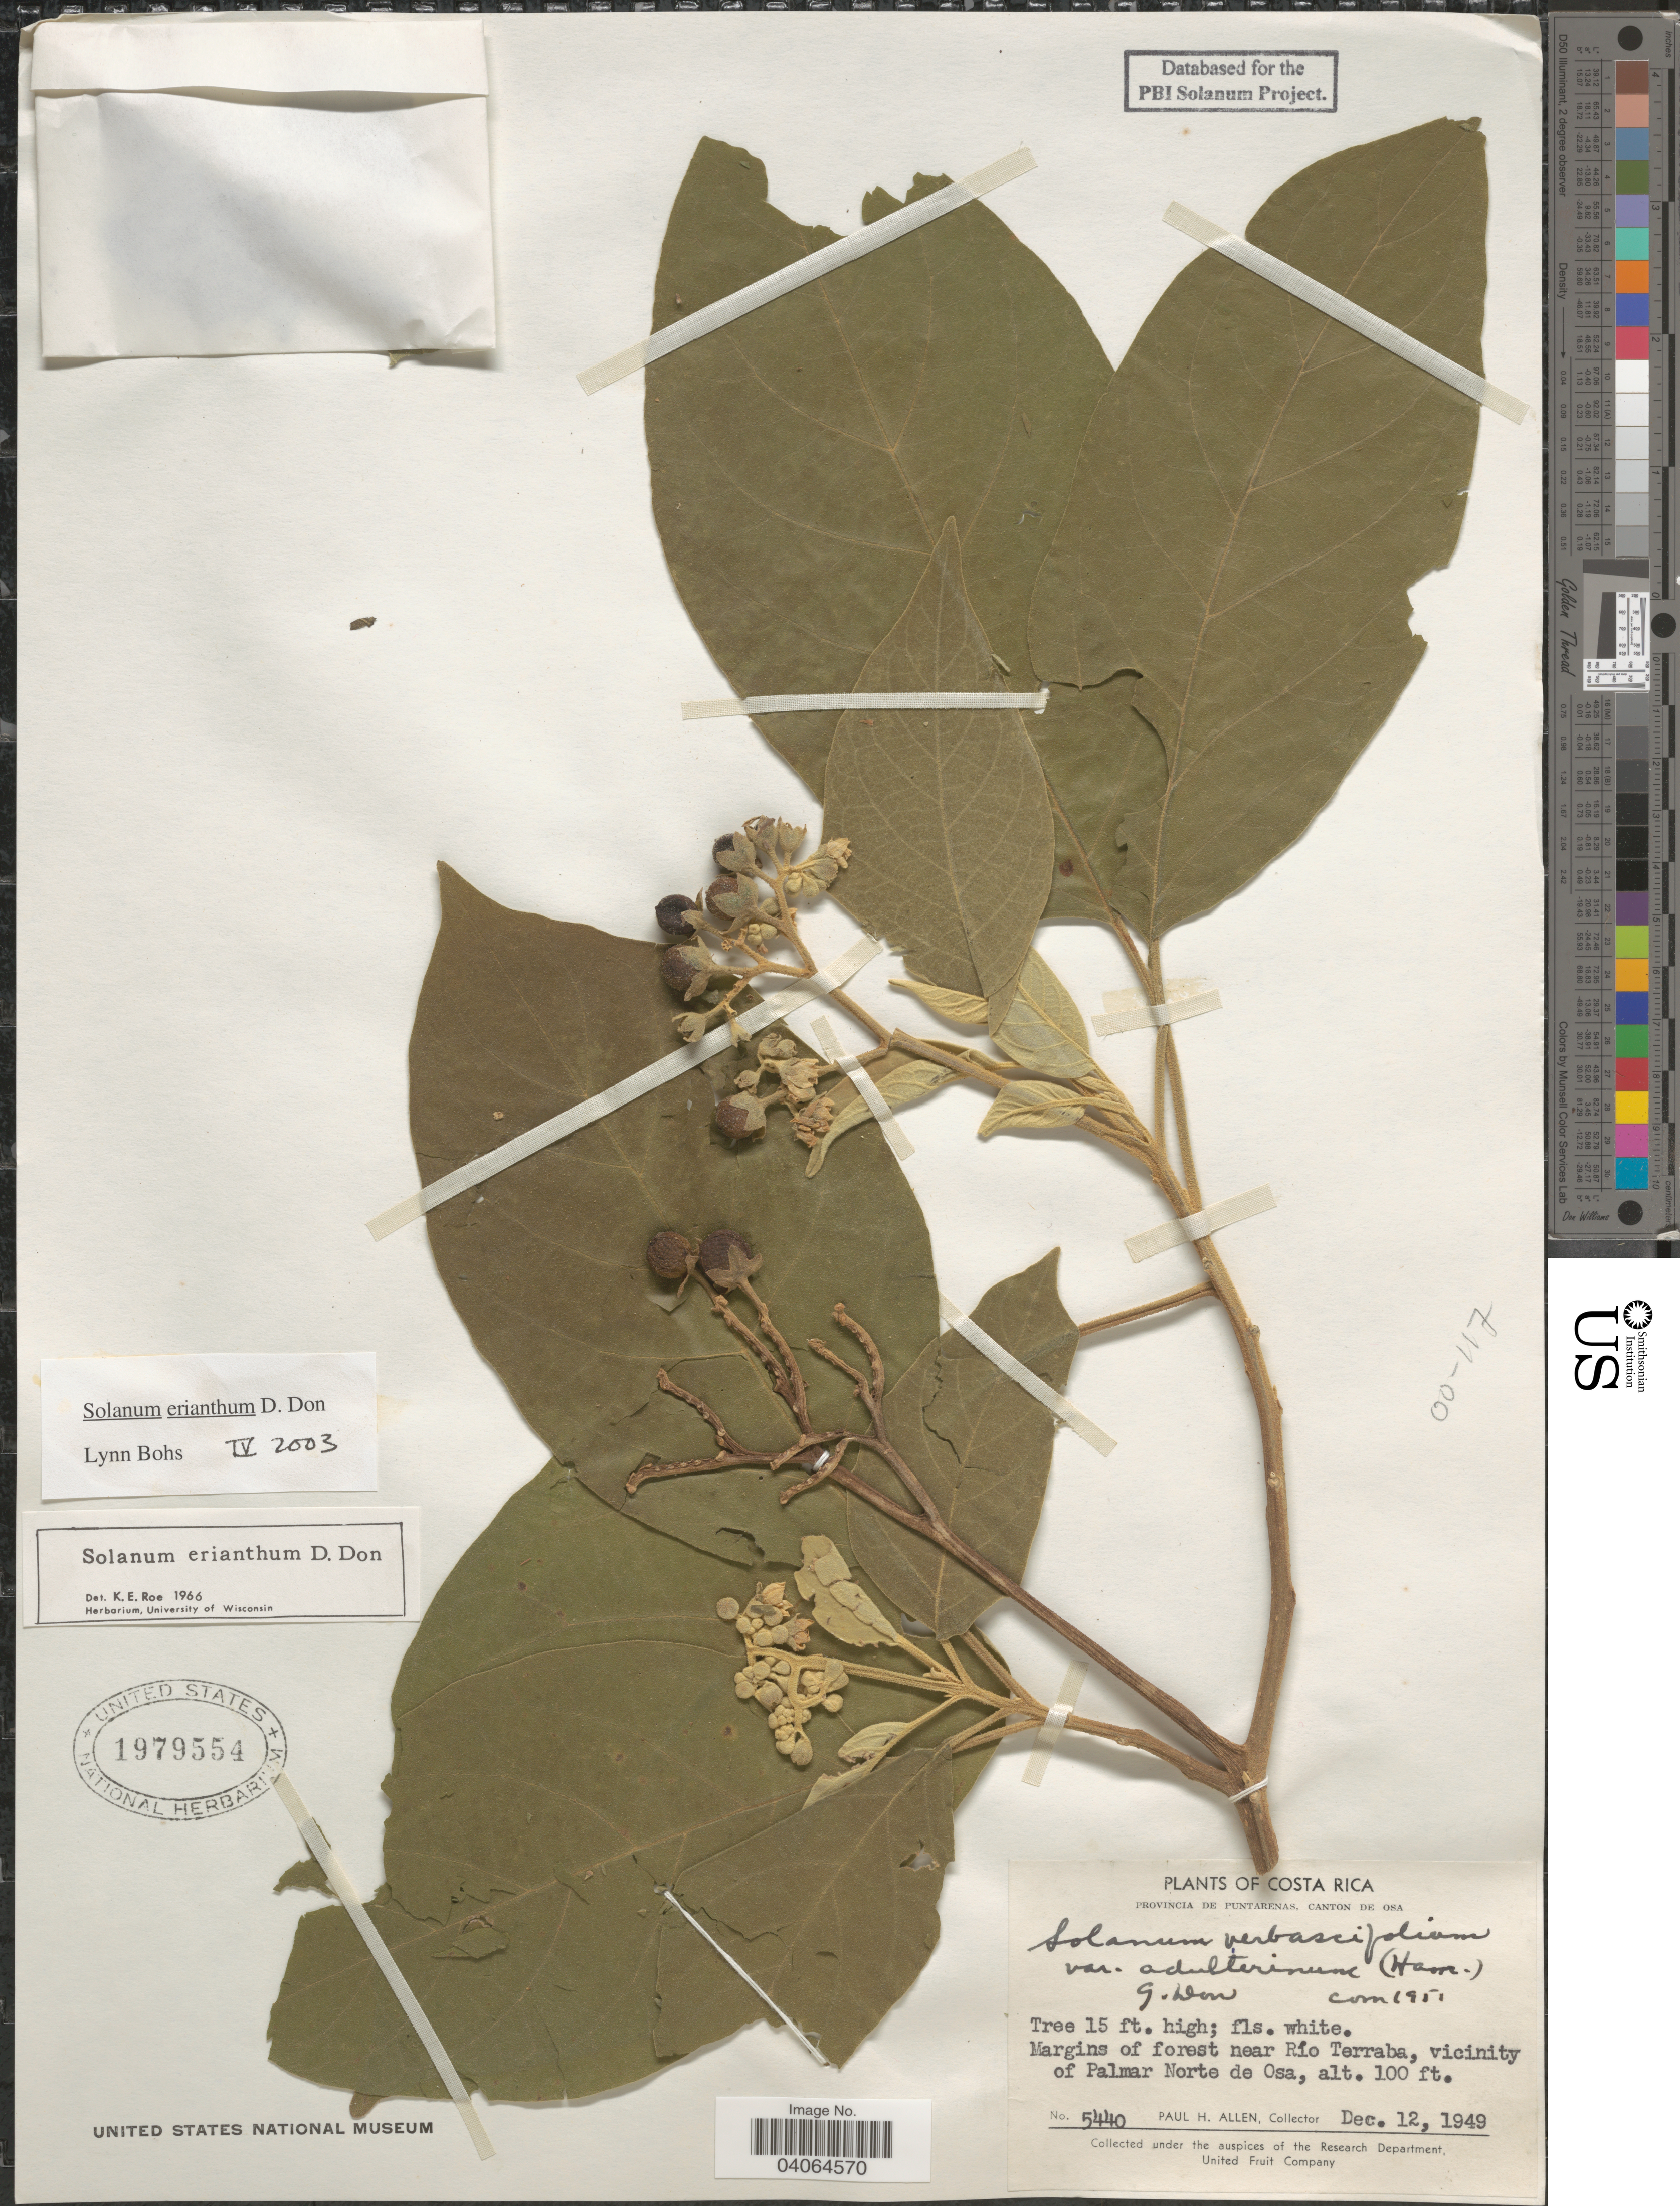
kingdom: Plantae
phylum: Tracheophyta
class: Magnoliopsida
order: Solanales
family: Solanaceae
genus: Solanum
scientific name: Solanum erianthum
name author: D. Don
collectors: P. H. Allen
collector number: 5440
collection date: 1949-12-12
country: Costa Rica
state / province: Puntarenas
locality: Canton de Osa. Margins of forest near Río Terraba, vicinity of Palmar Norte de Osa.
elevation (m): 30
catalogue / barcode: US 1979554